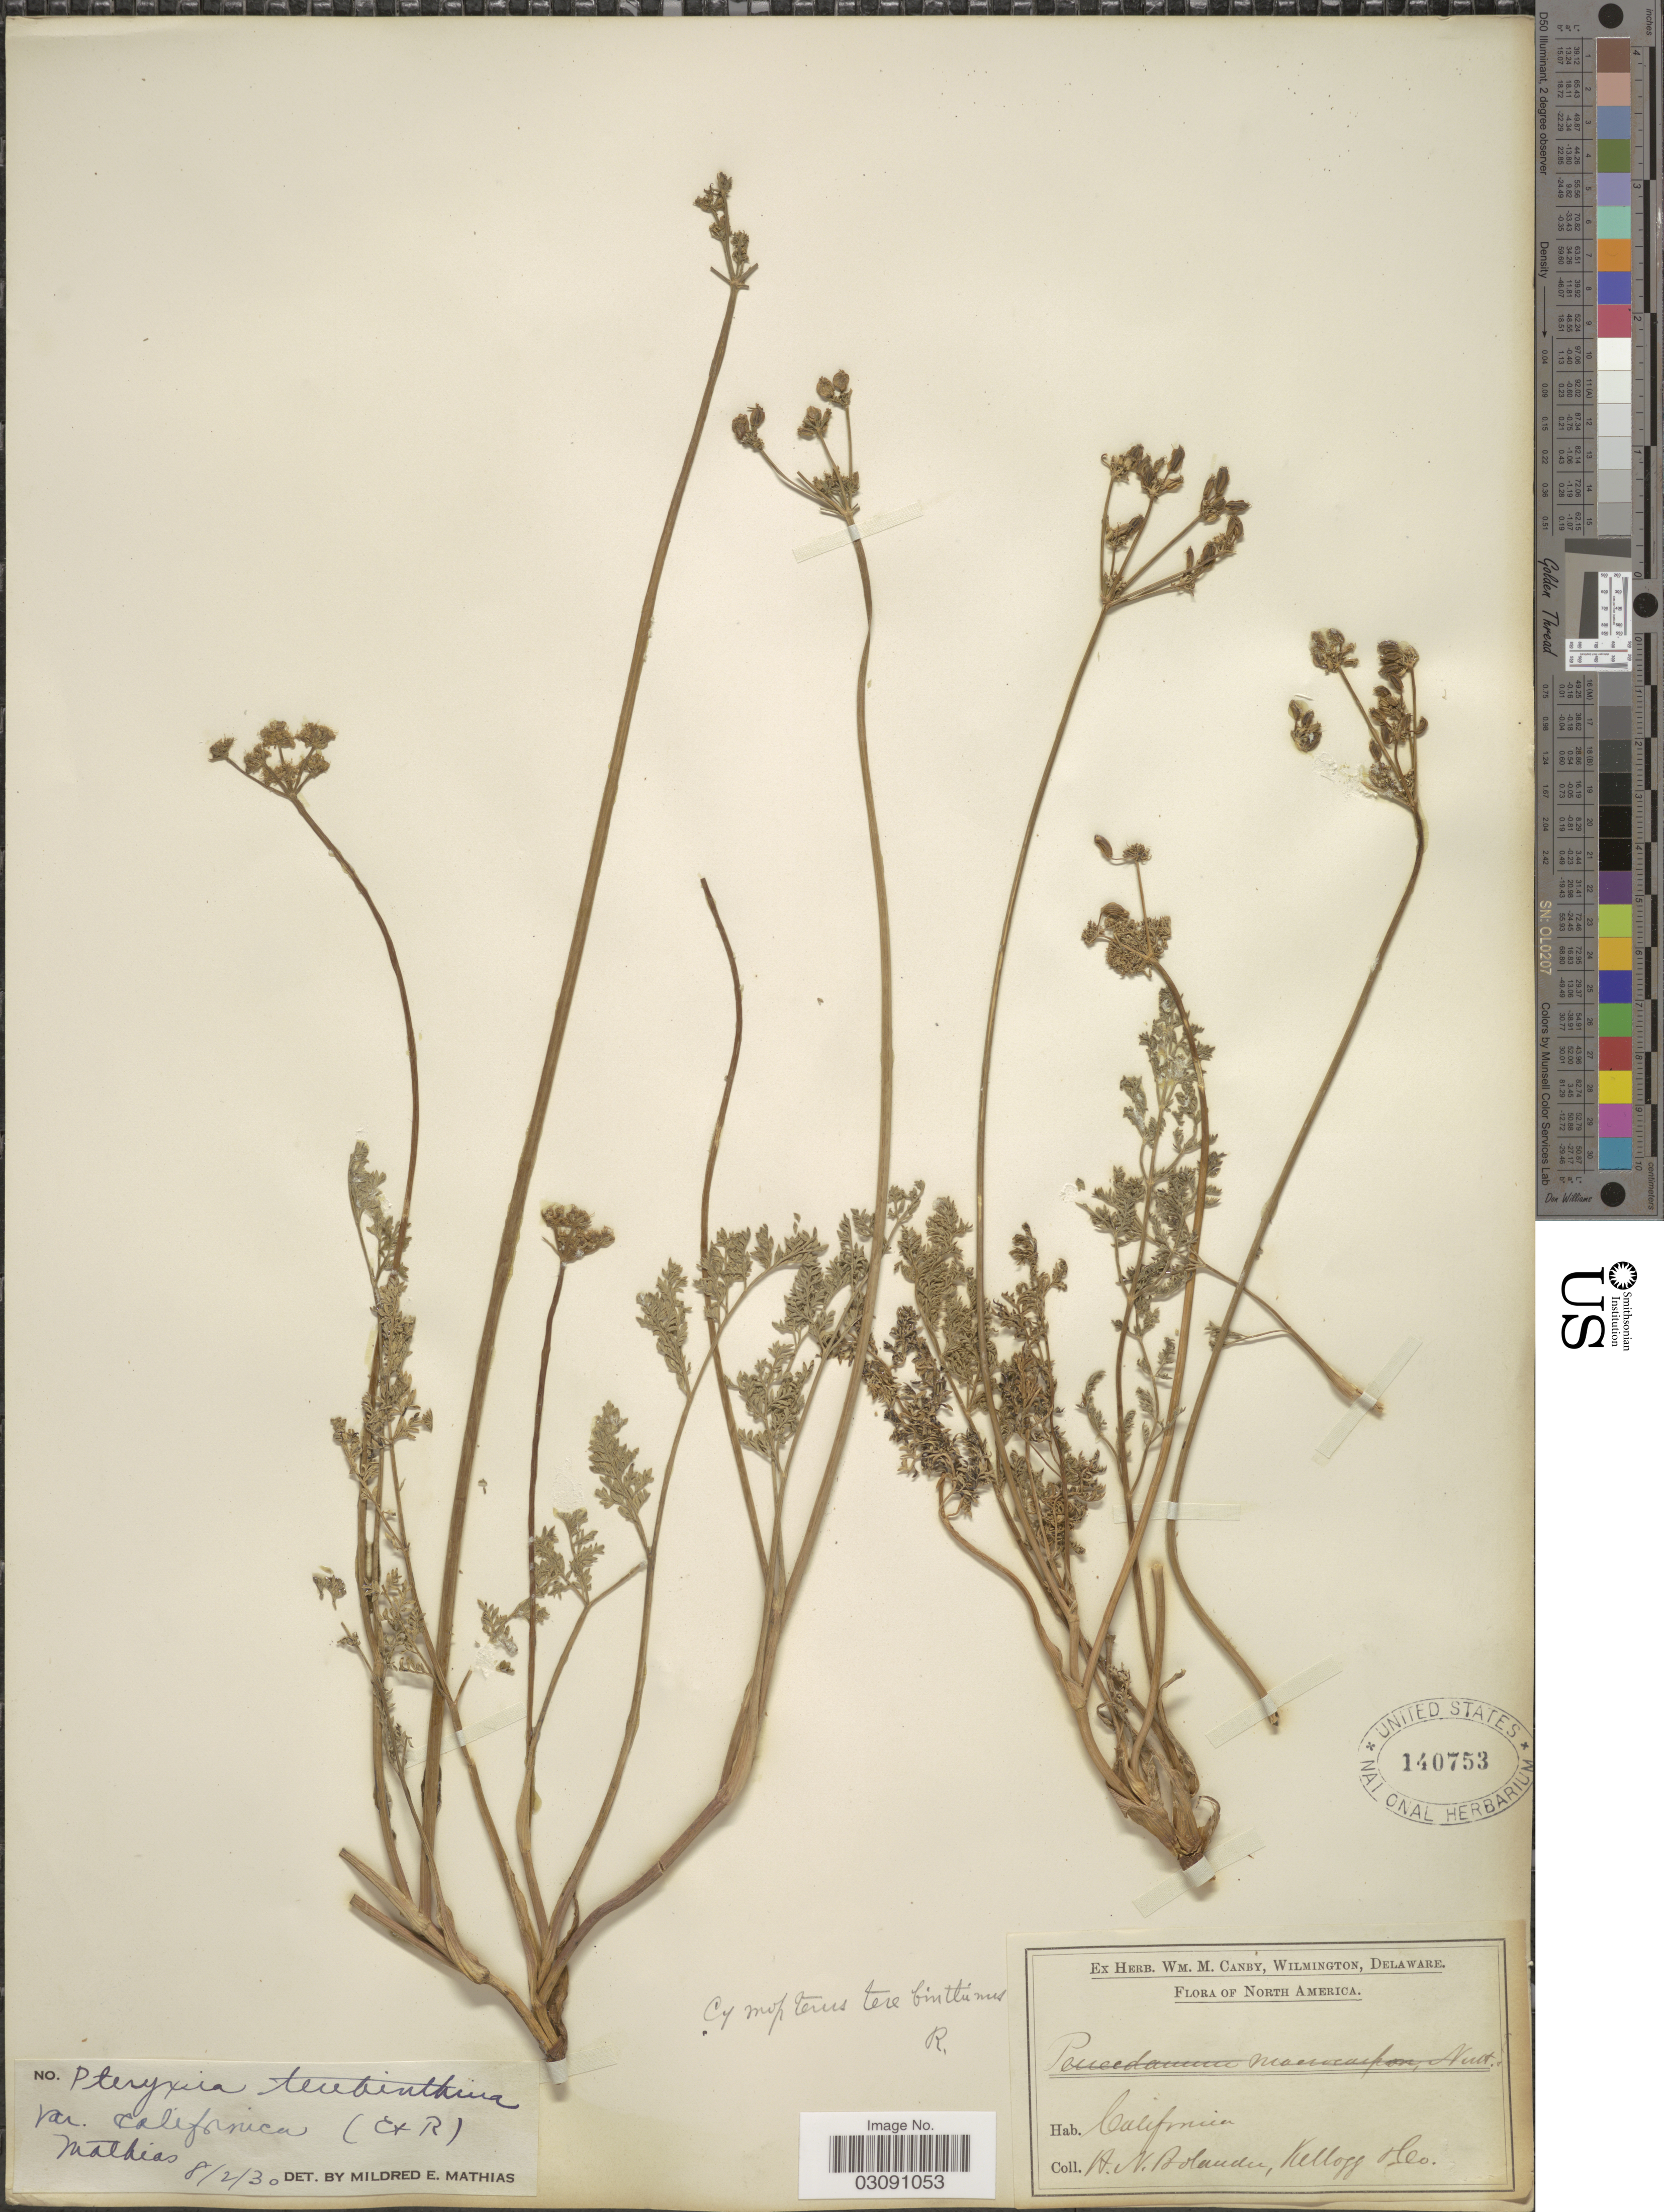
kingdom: Plantae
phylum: Tracheophyta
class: Magnoliopsida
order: Apiales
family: Apiaceae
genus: Pteryxia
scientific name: Pteryxia terebinthina var. californica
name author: (J.M. Coult. & Rose) Mathias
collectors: A. Bolander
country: United States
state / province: California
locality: Kellogg Co.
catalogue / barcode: US 140753